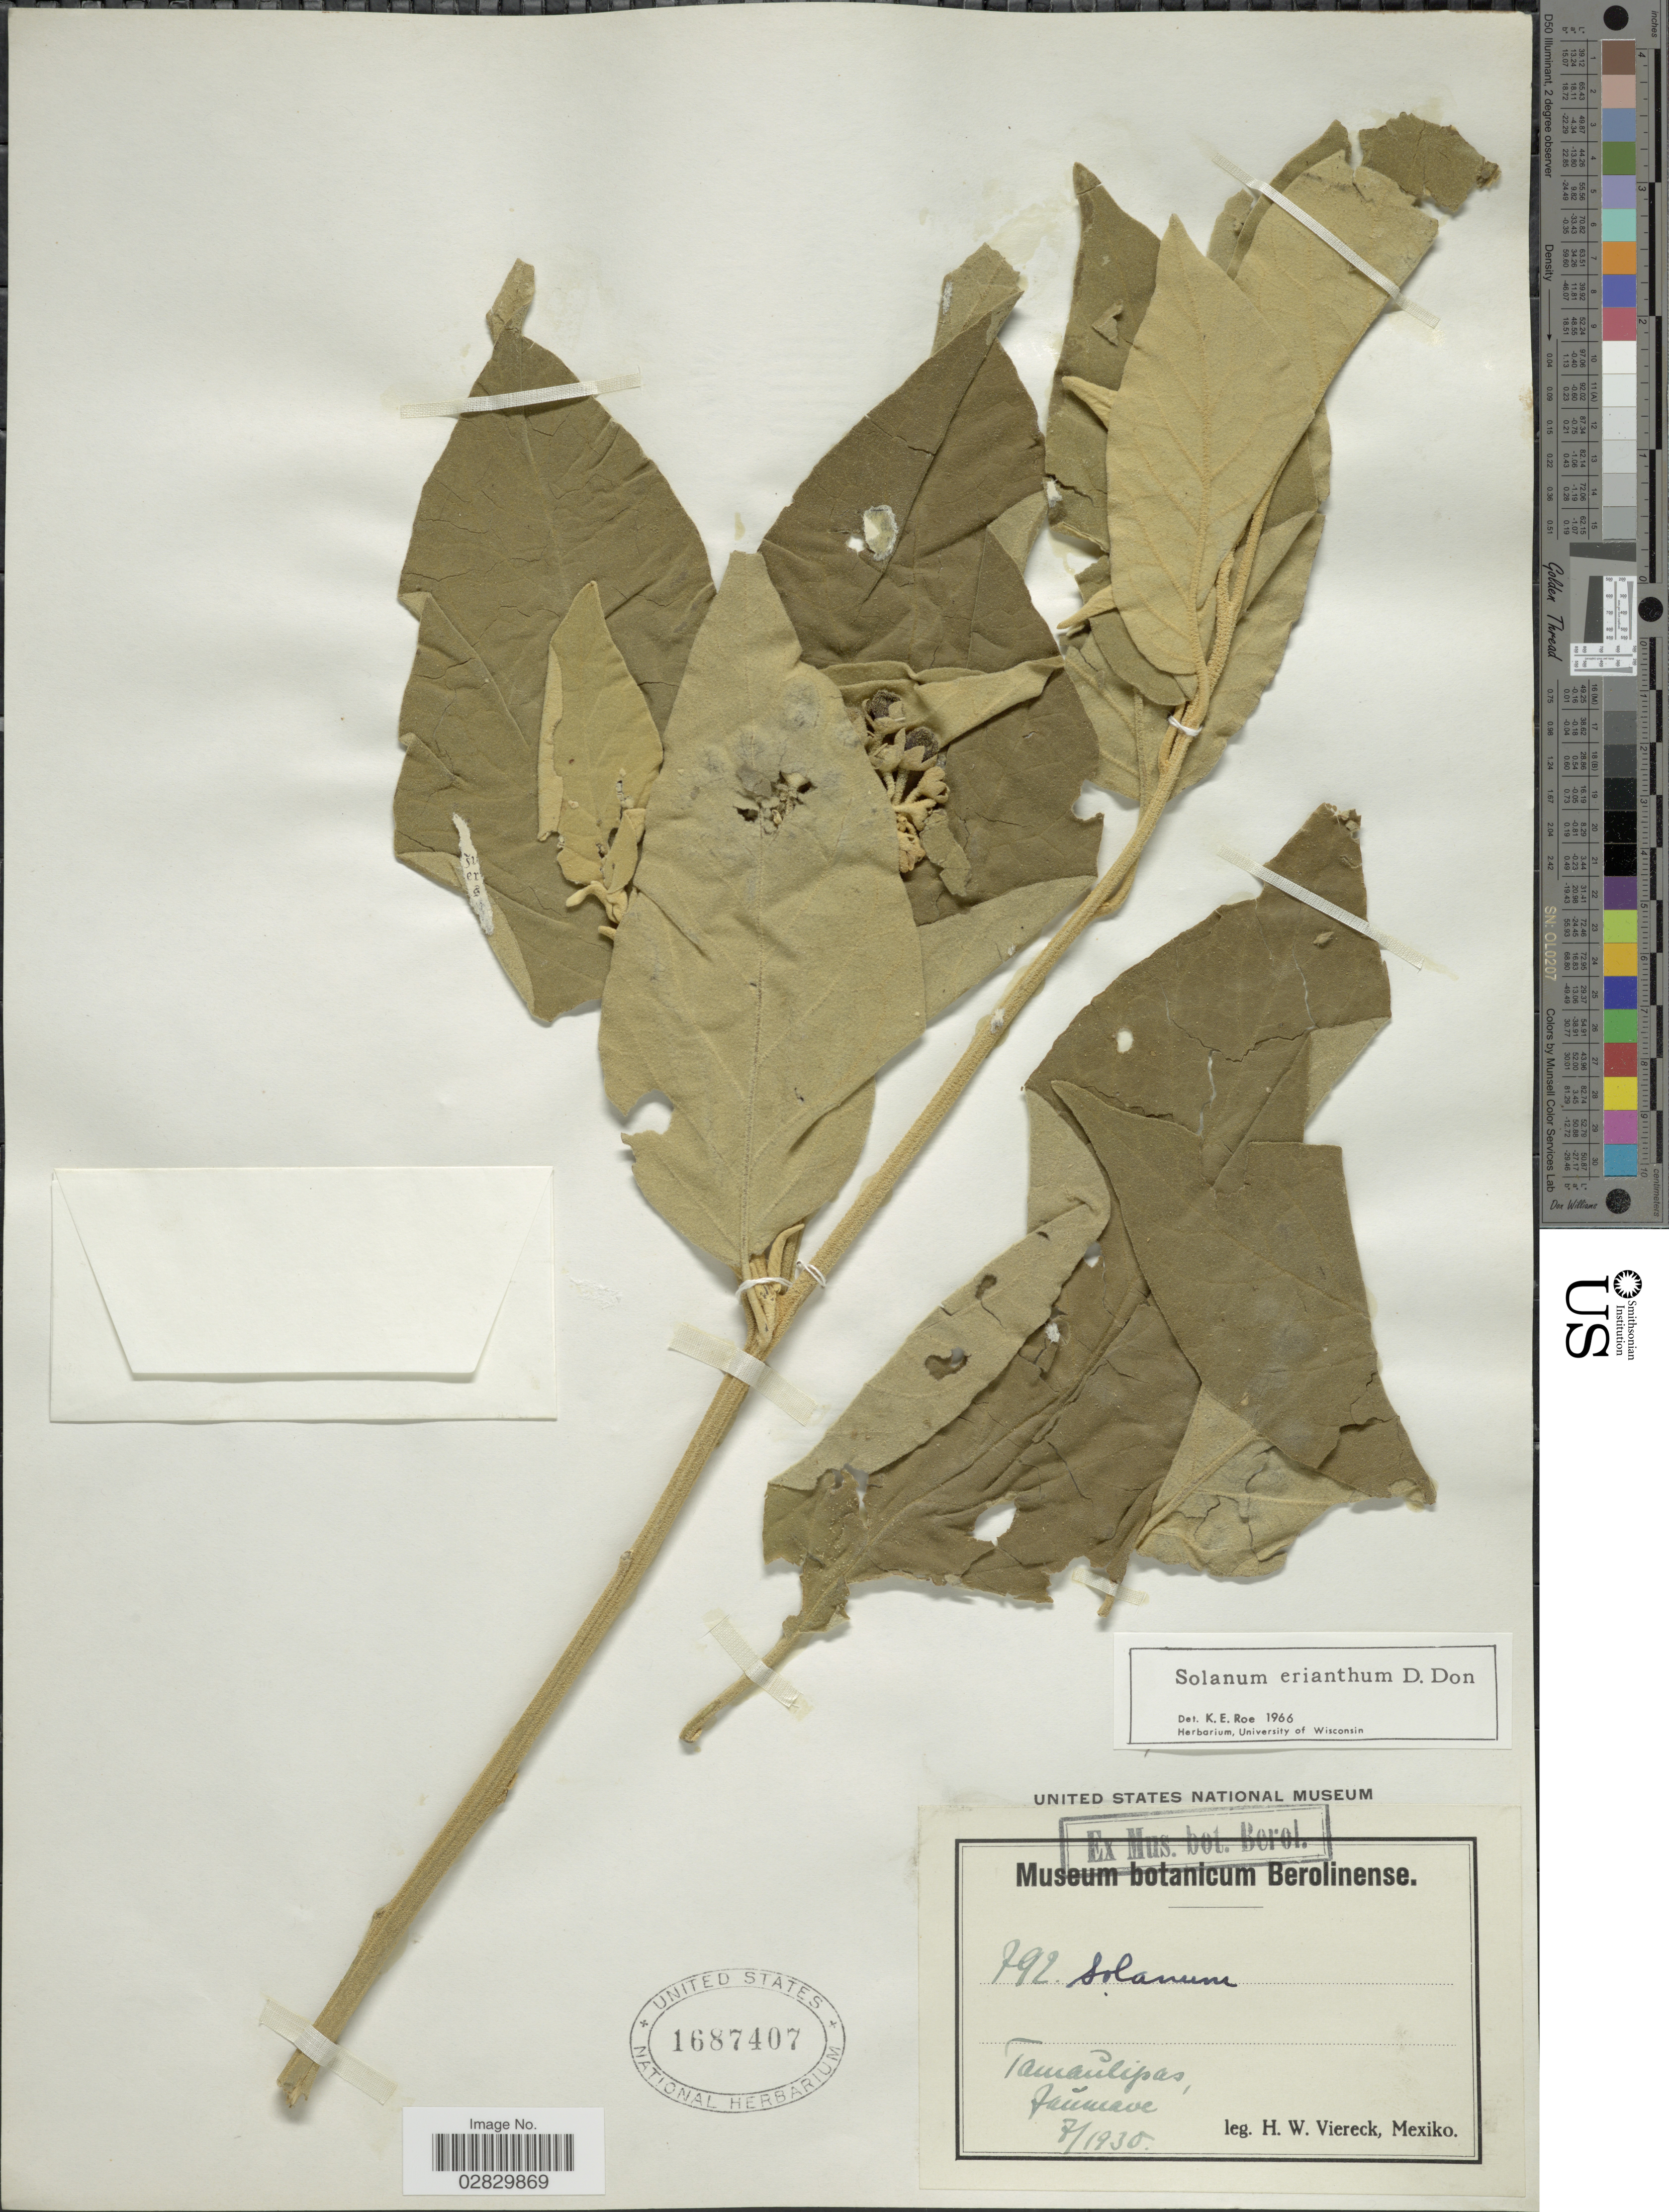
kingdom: Plantae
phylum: Tracheophyta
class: Magnoliopsida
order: Solanales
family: Solanaceae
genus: Solanum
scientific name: Solanum erianthum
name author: D. Don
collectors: H. W. Viereck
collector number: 792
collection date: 1930-07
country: Mexico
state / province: Tamaulipas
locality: Jaúmave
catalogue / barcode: US 1687407